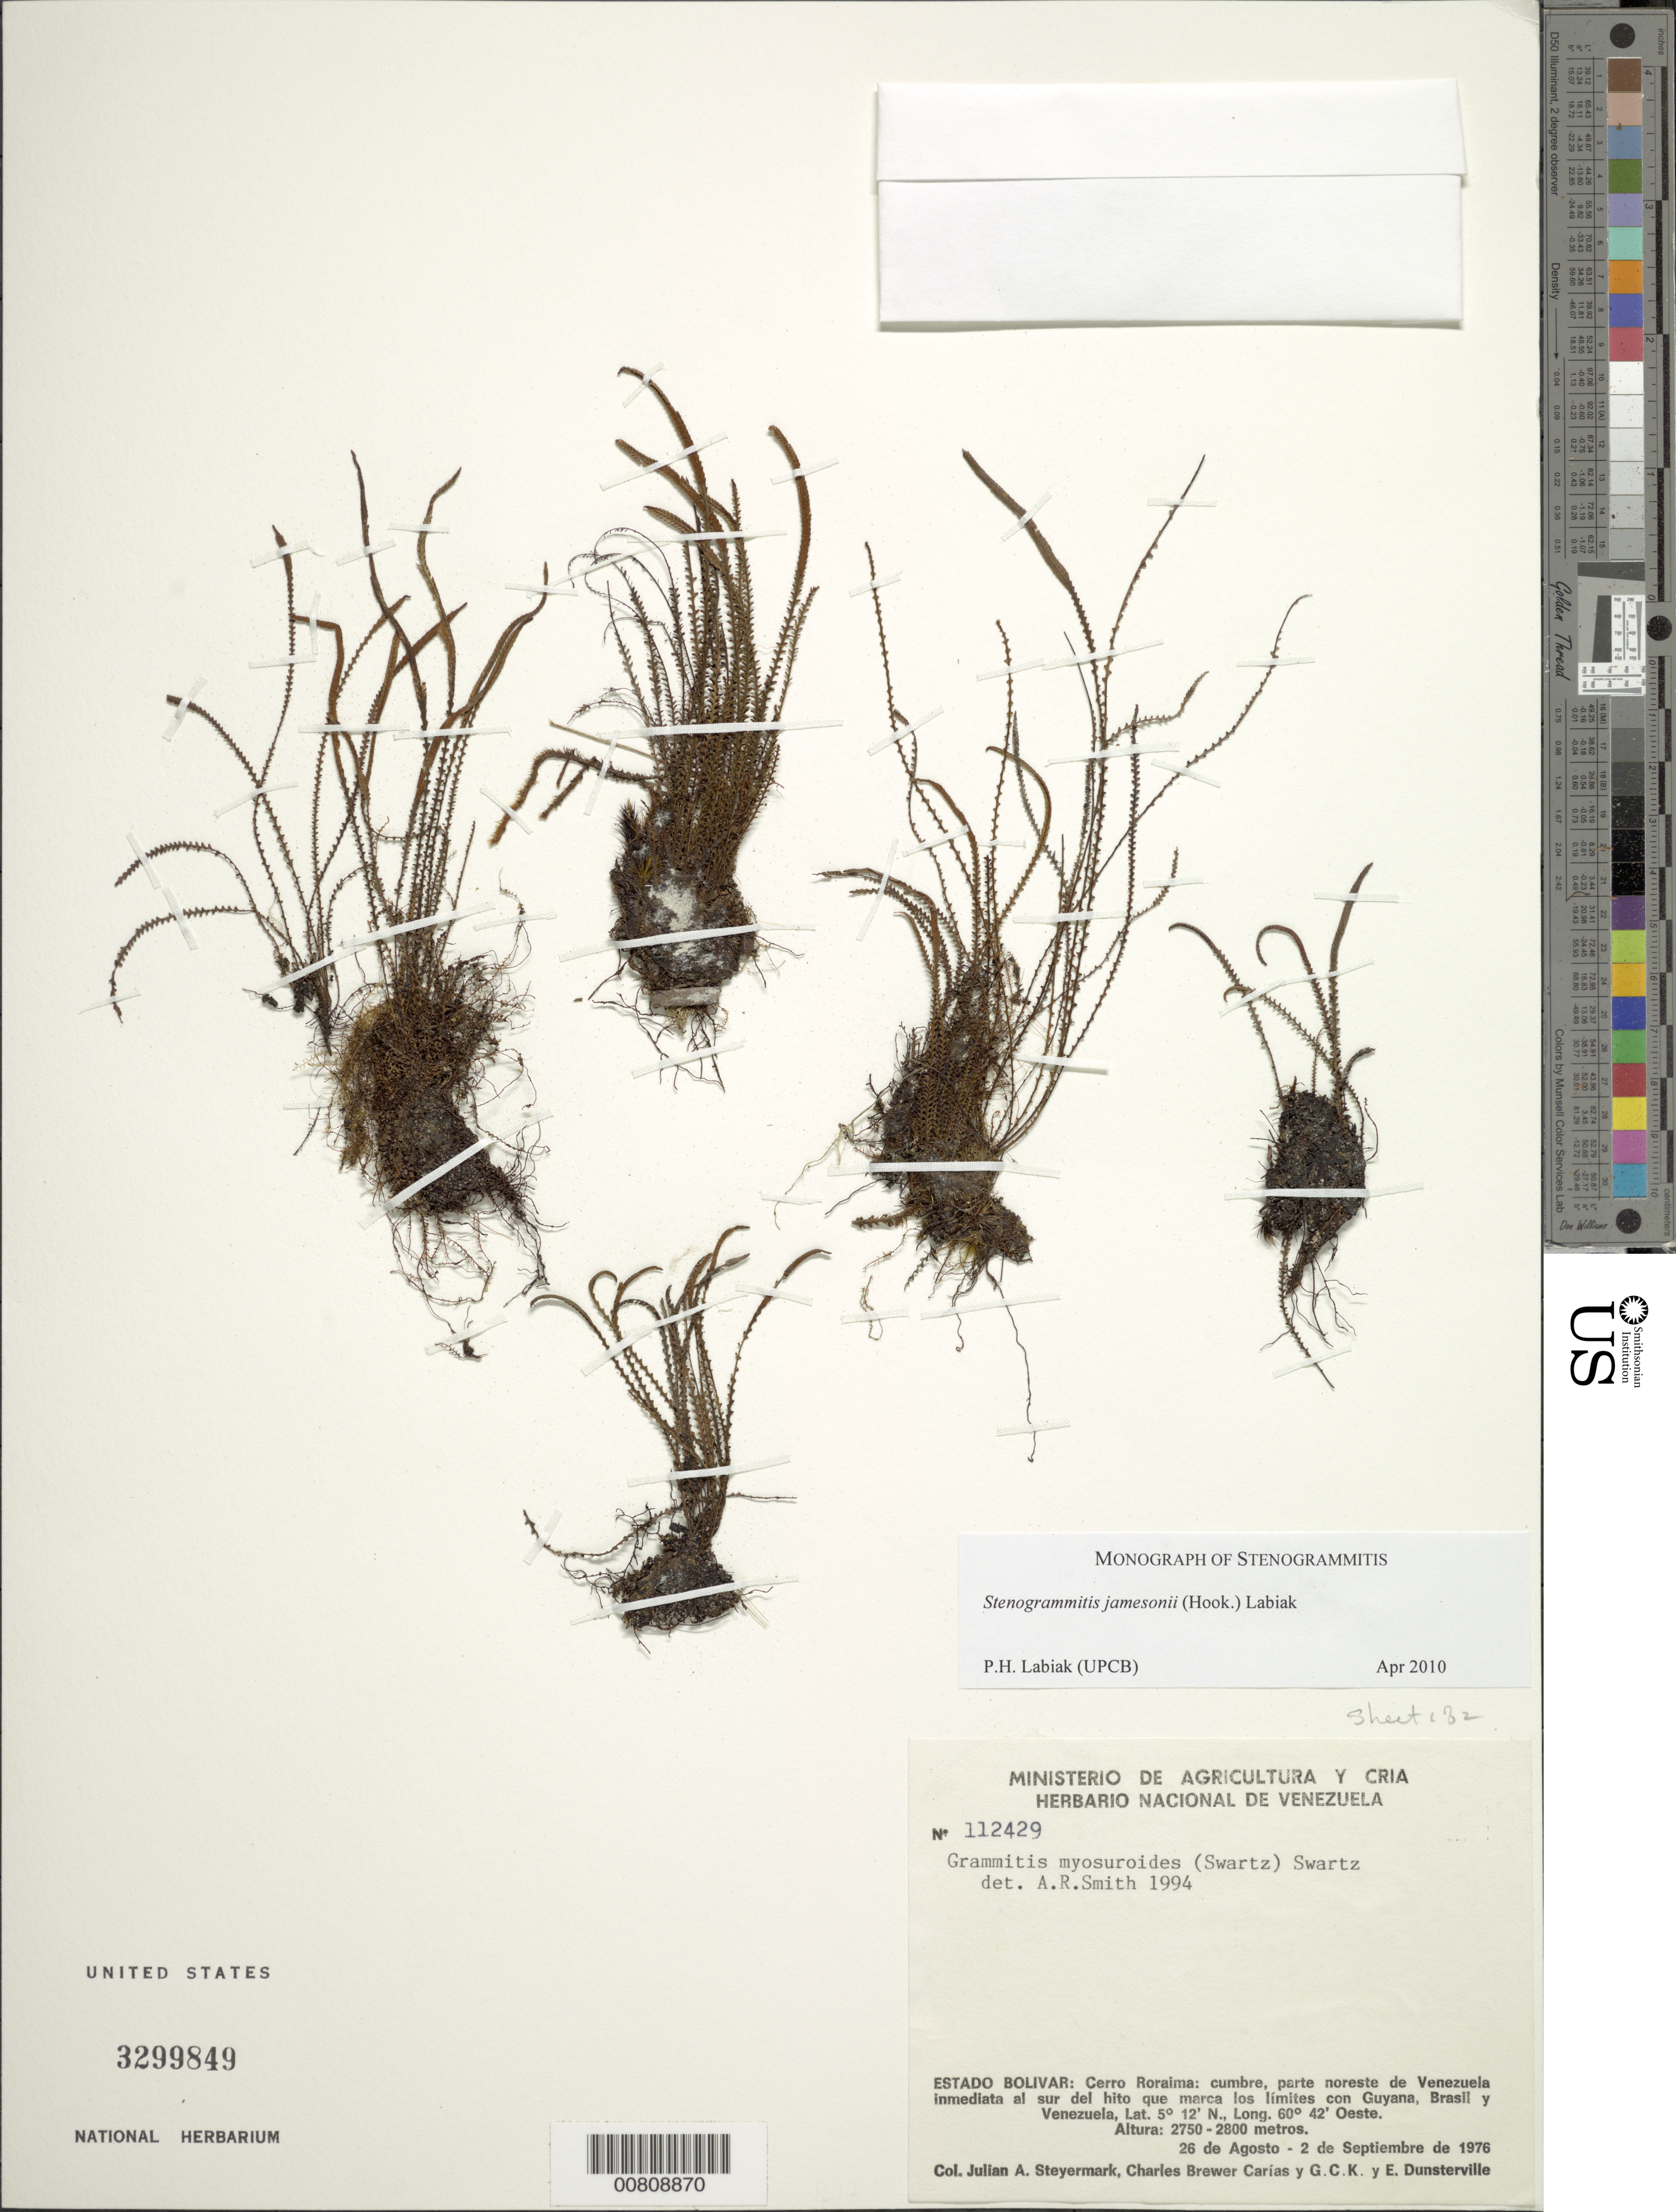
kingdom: Plantae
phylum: Tracheophyta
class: Polypodiopsida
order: Polypodiales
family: Polypodiaceae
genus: Stenogrammitis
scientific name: Stenogrammitis limula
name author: (Christ) Labiak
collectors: J. Steyermark, C. Brewer-Carias, G. C. K. Dunsterville & E. Dunsterville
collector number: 112429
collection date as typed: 26-Aug-76 to 2-Sep-76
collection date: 1976-08-26/1976-09-02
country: Venezuela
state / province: Bolívar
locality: Cerro Roraima: cumbre, parte NO de Venezuela inmediata al S del hito que marca los limites con Guyana, Brasil, y Venezuela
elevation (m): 2750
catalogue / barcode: US 3299849